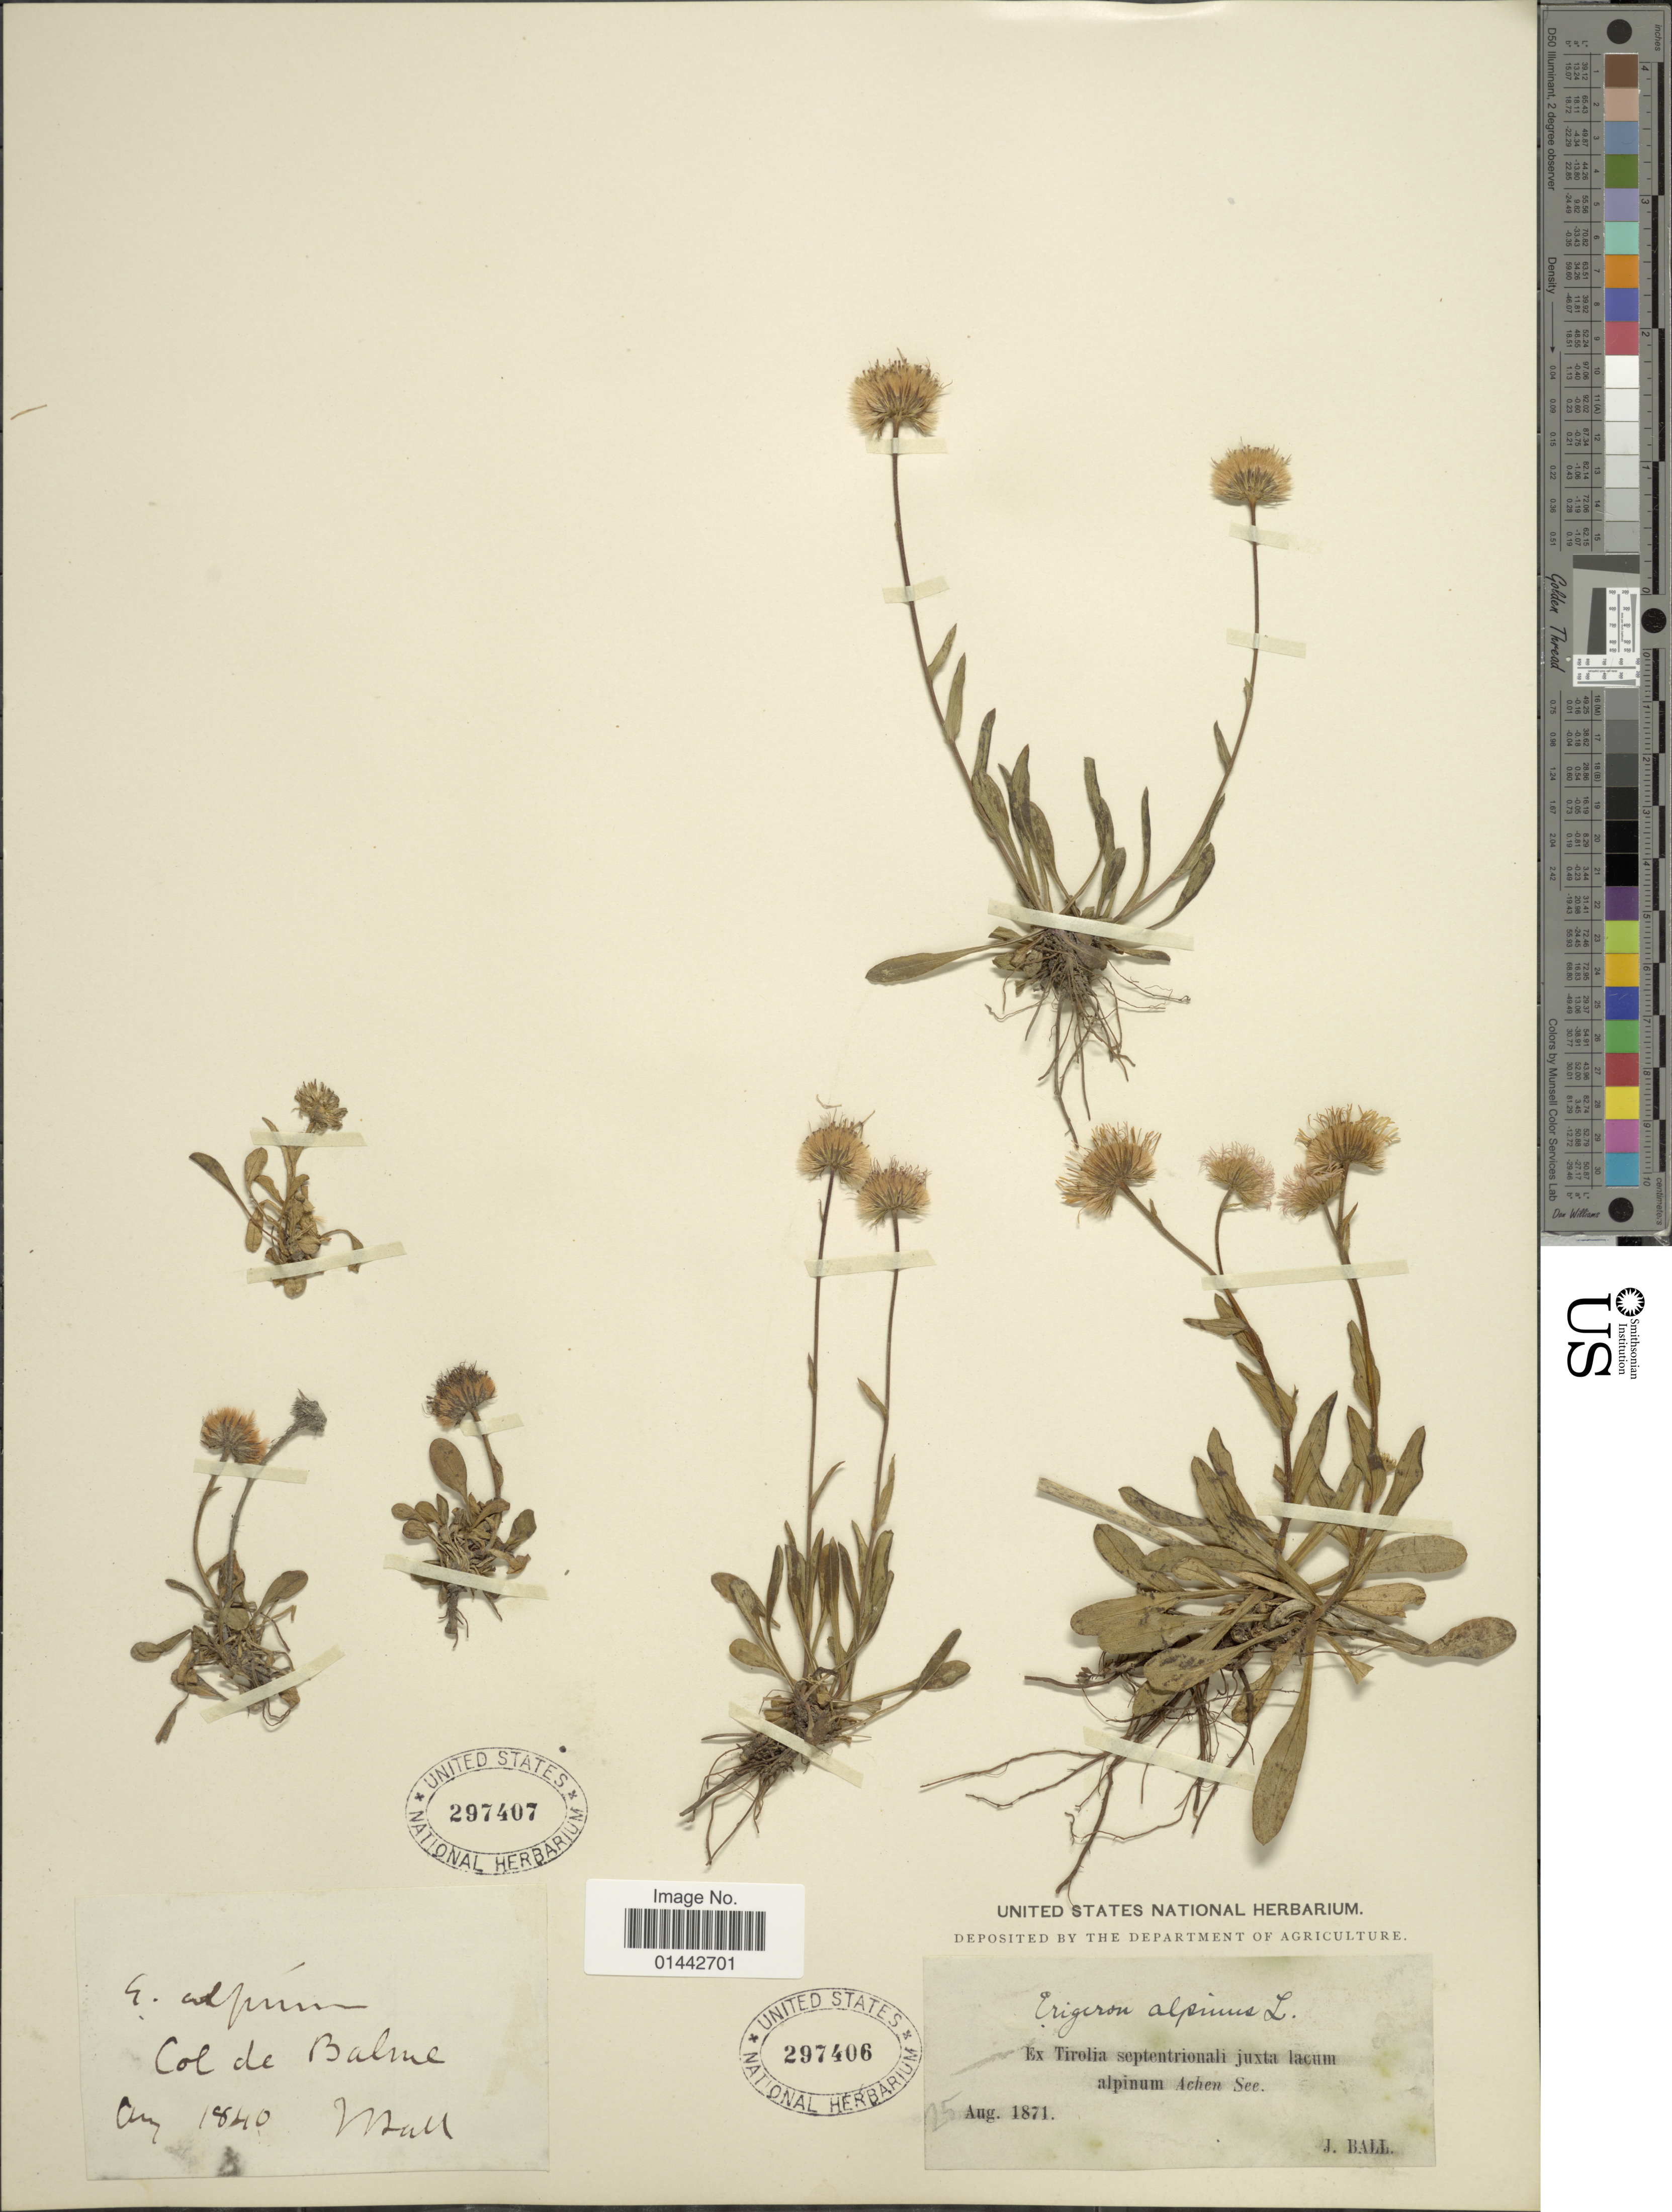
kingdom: Plantae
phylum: Tracheophyta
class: Magnoliopsida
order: Asterales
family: Asteraceae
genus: Erigeron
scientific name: Erigeron alpinus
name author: L.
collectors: J. Ball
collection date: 1871-08-25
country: Austria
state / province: Tirol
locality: Ex tirolia septentrionali juxta lacum alpinum Achen See.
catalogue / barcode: US 297406